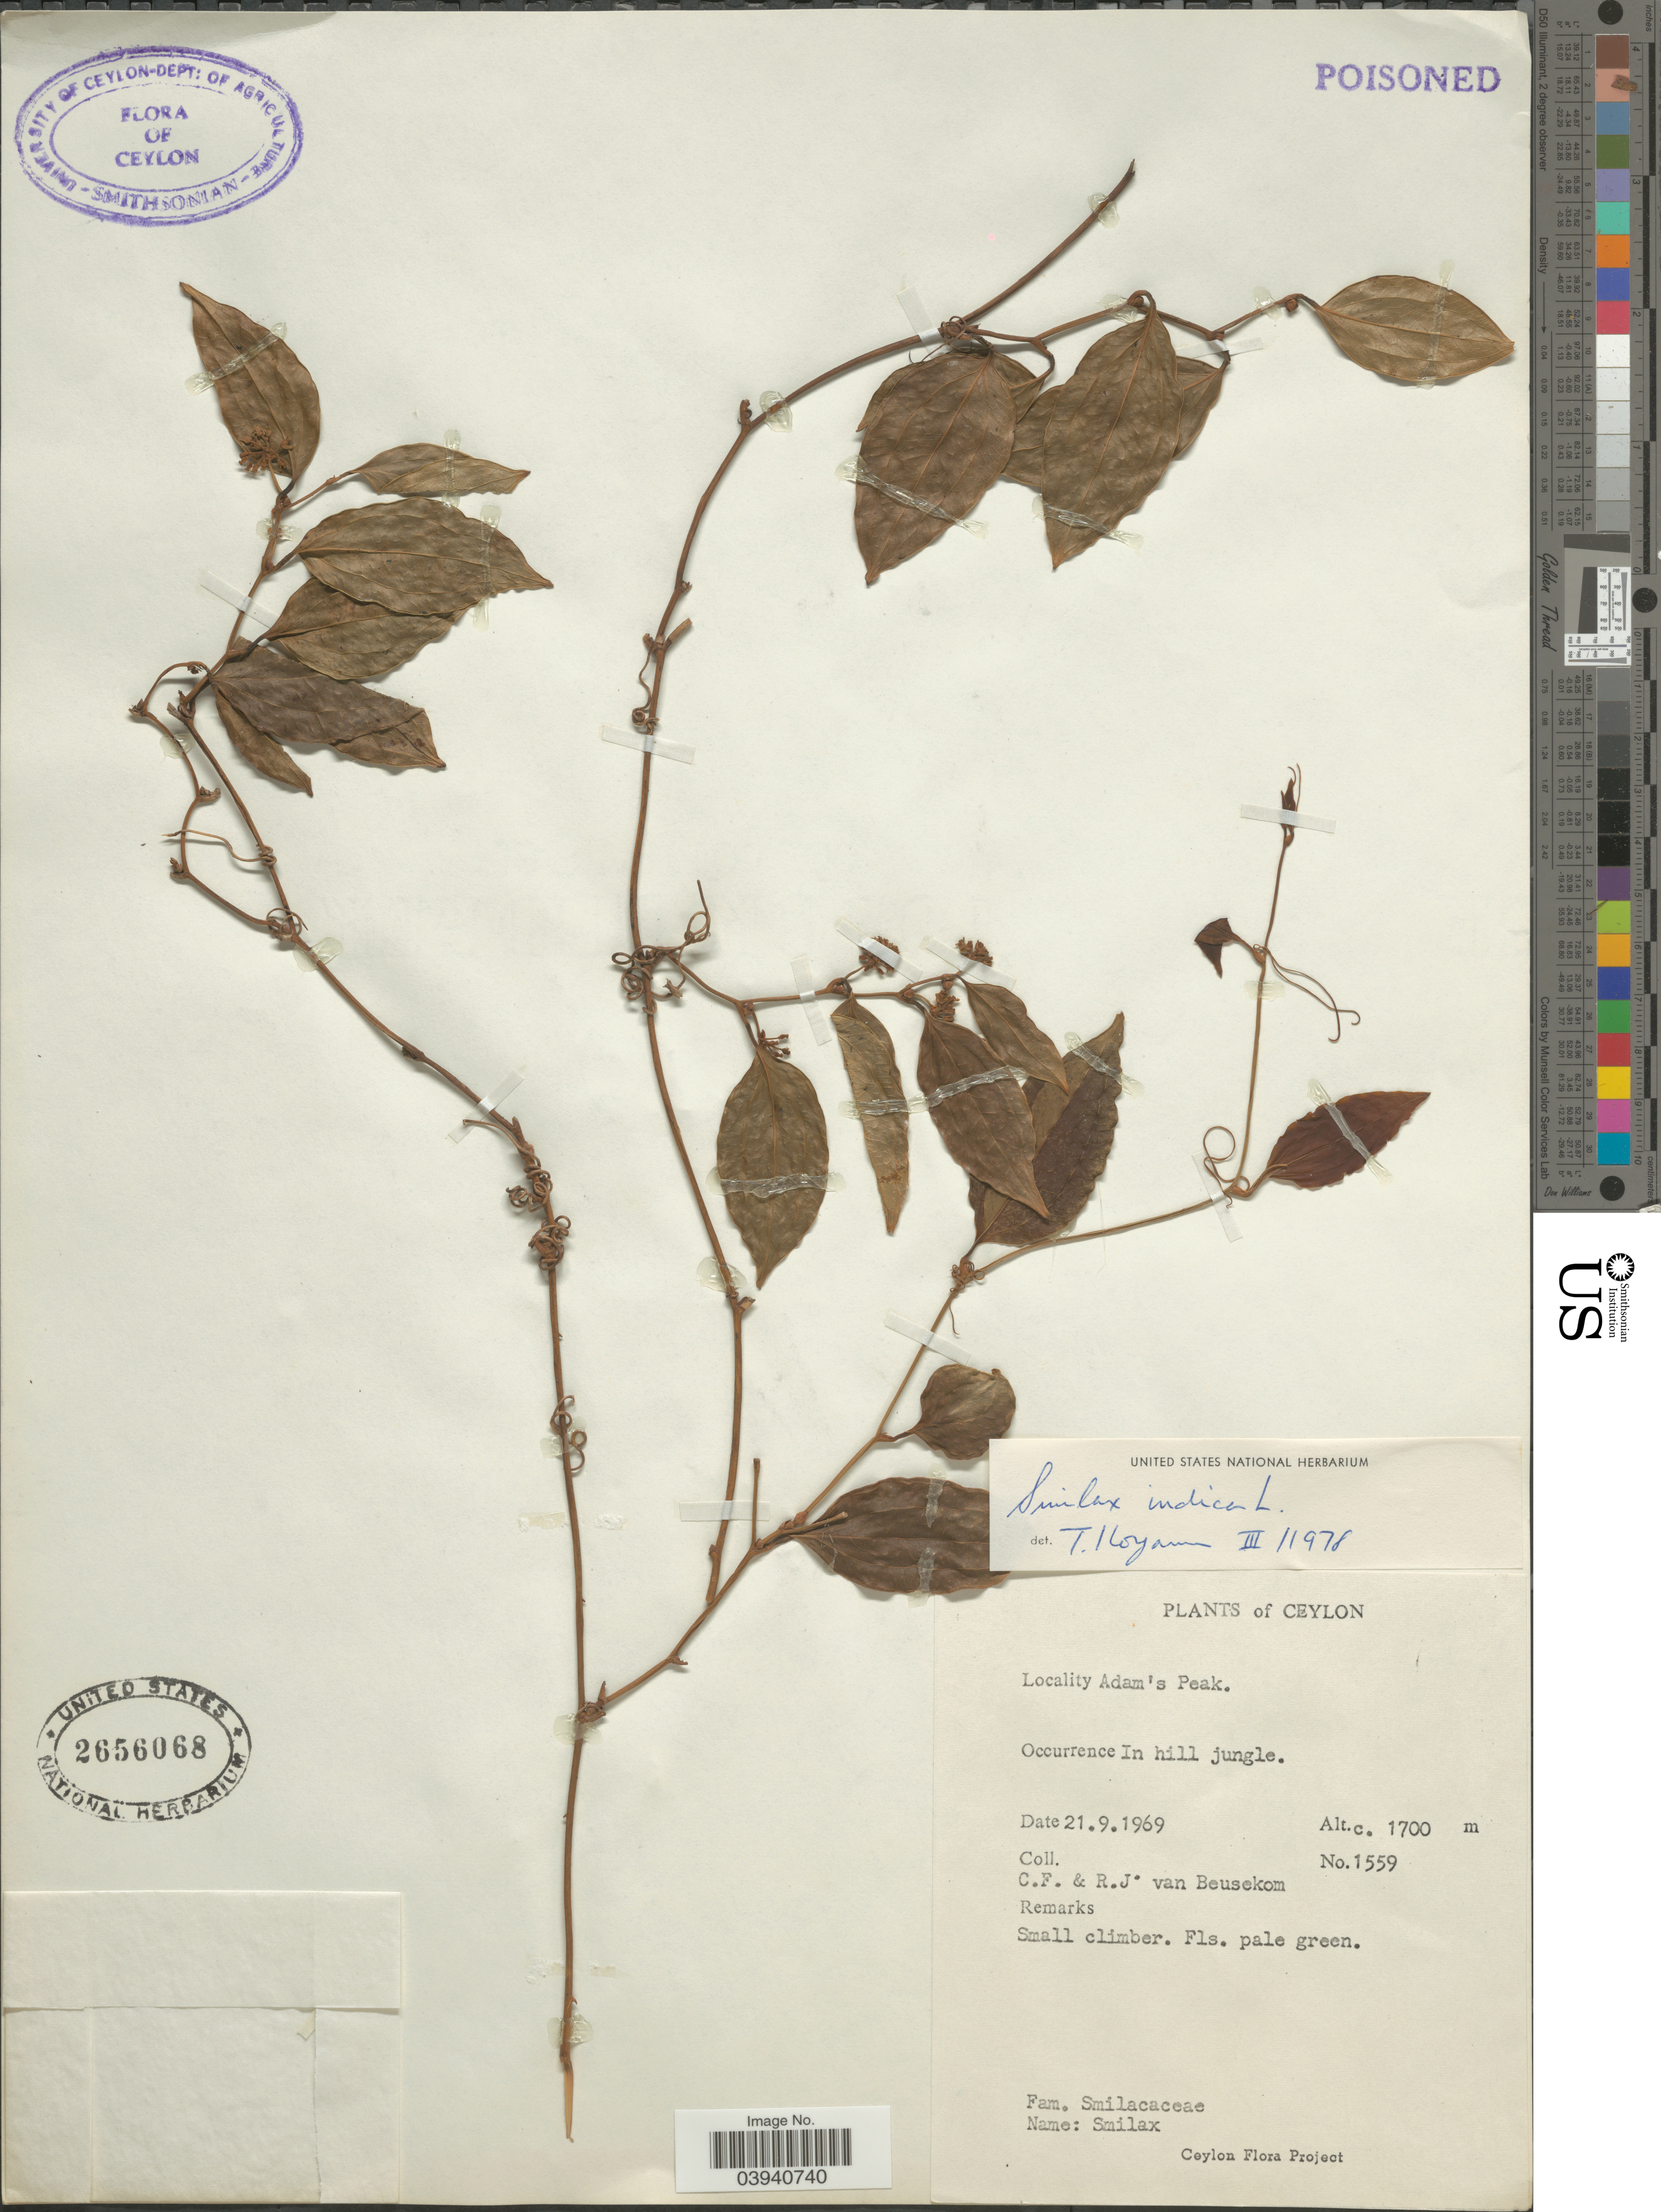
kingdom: Plantae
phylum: Tracheophyta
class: Liliopsida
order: Liliales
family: Smilacaceae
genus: Smilax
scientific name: Smilax indica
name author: Burm. f.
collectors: C. F. Beusekom & R. Beusekom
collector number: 1559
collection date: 1969-09-21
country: Sri Lanka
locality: Ceylon. Adam's Peak. In hill jungle.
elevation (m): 1700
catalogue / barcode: US 2656068